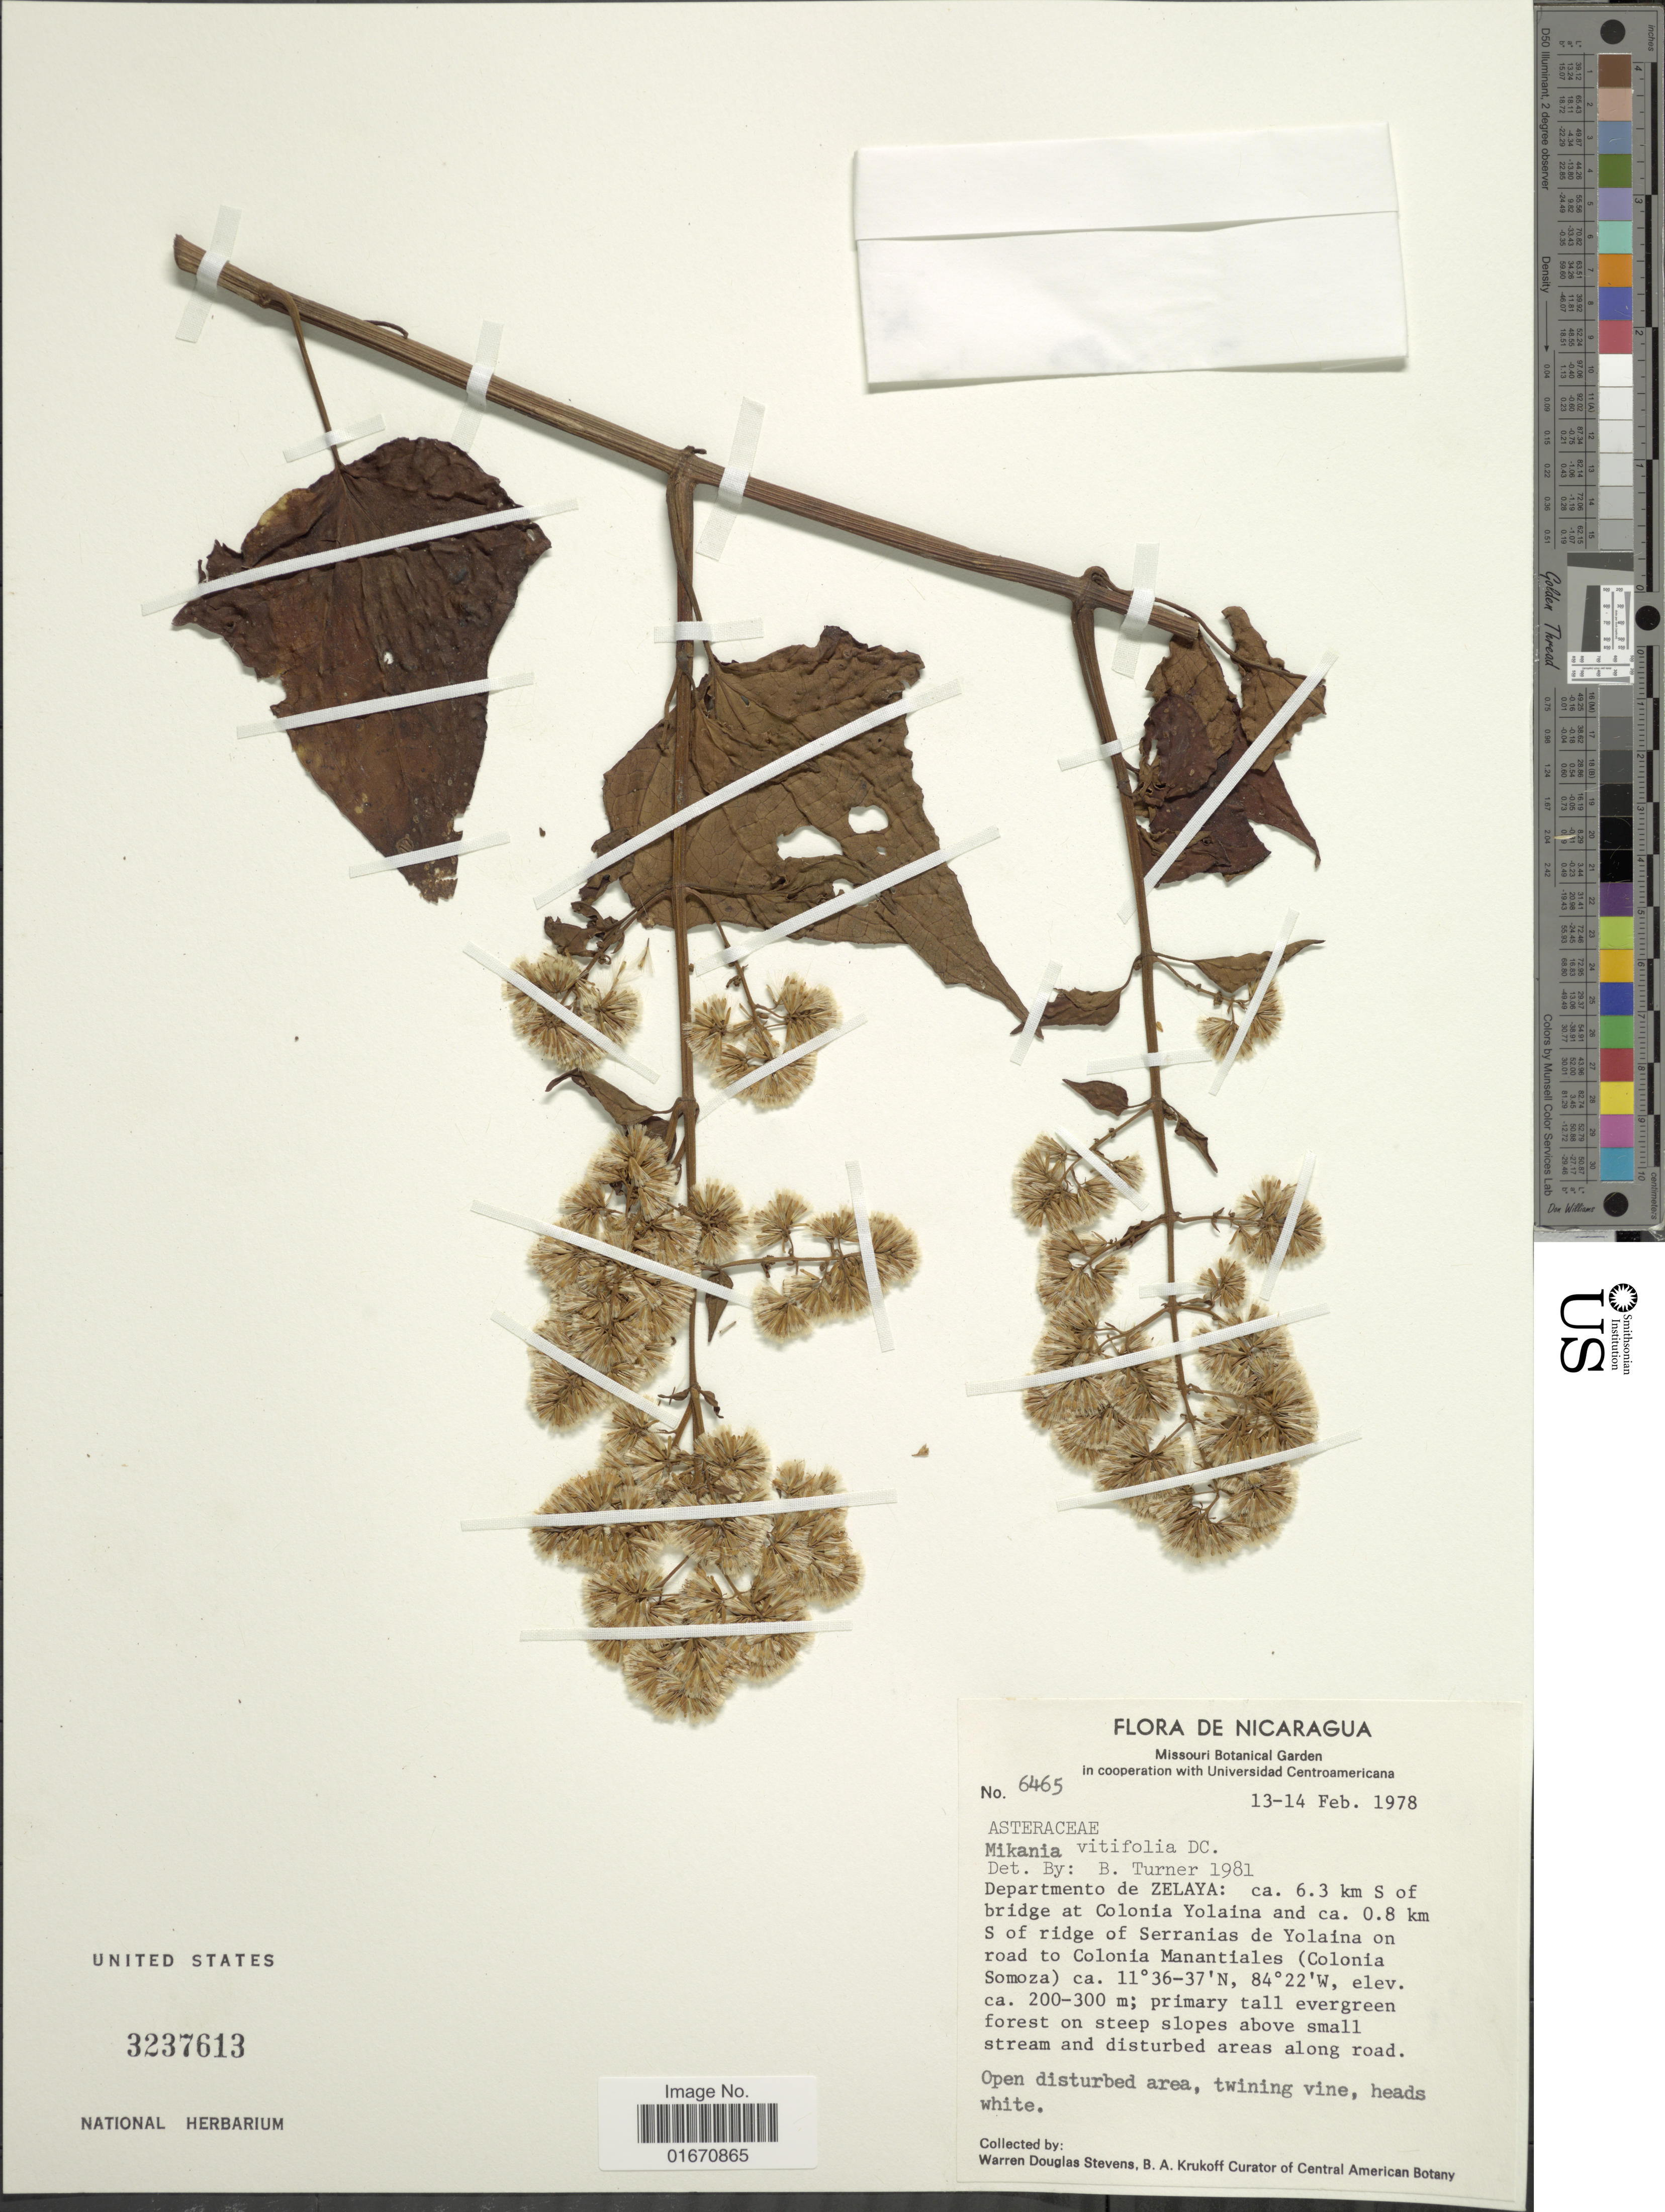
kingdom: Plantae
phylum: Tracheophyta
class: Magnoliopsida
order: Asterales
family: Asteraceae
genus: Mikania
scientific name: Mikania vitifolia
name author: DC.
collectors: W. D. Stevens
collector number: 6465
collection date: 1978-02-13/1978-02-14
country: Nicaragua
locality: Departamento de Zelaya, ca 6.3 km S of bridge at Colonia Yolaina and ca 0.8 km S of ridge of Serranias de Yolaina on road to Colonia Manantiales (Colonia Somoza)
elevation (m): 200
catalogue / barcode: US 3237613